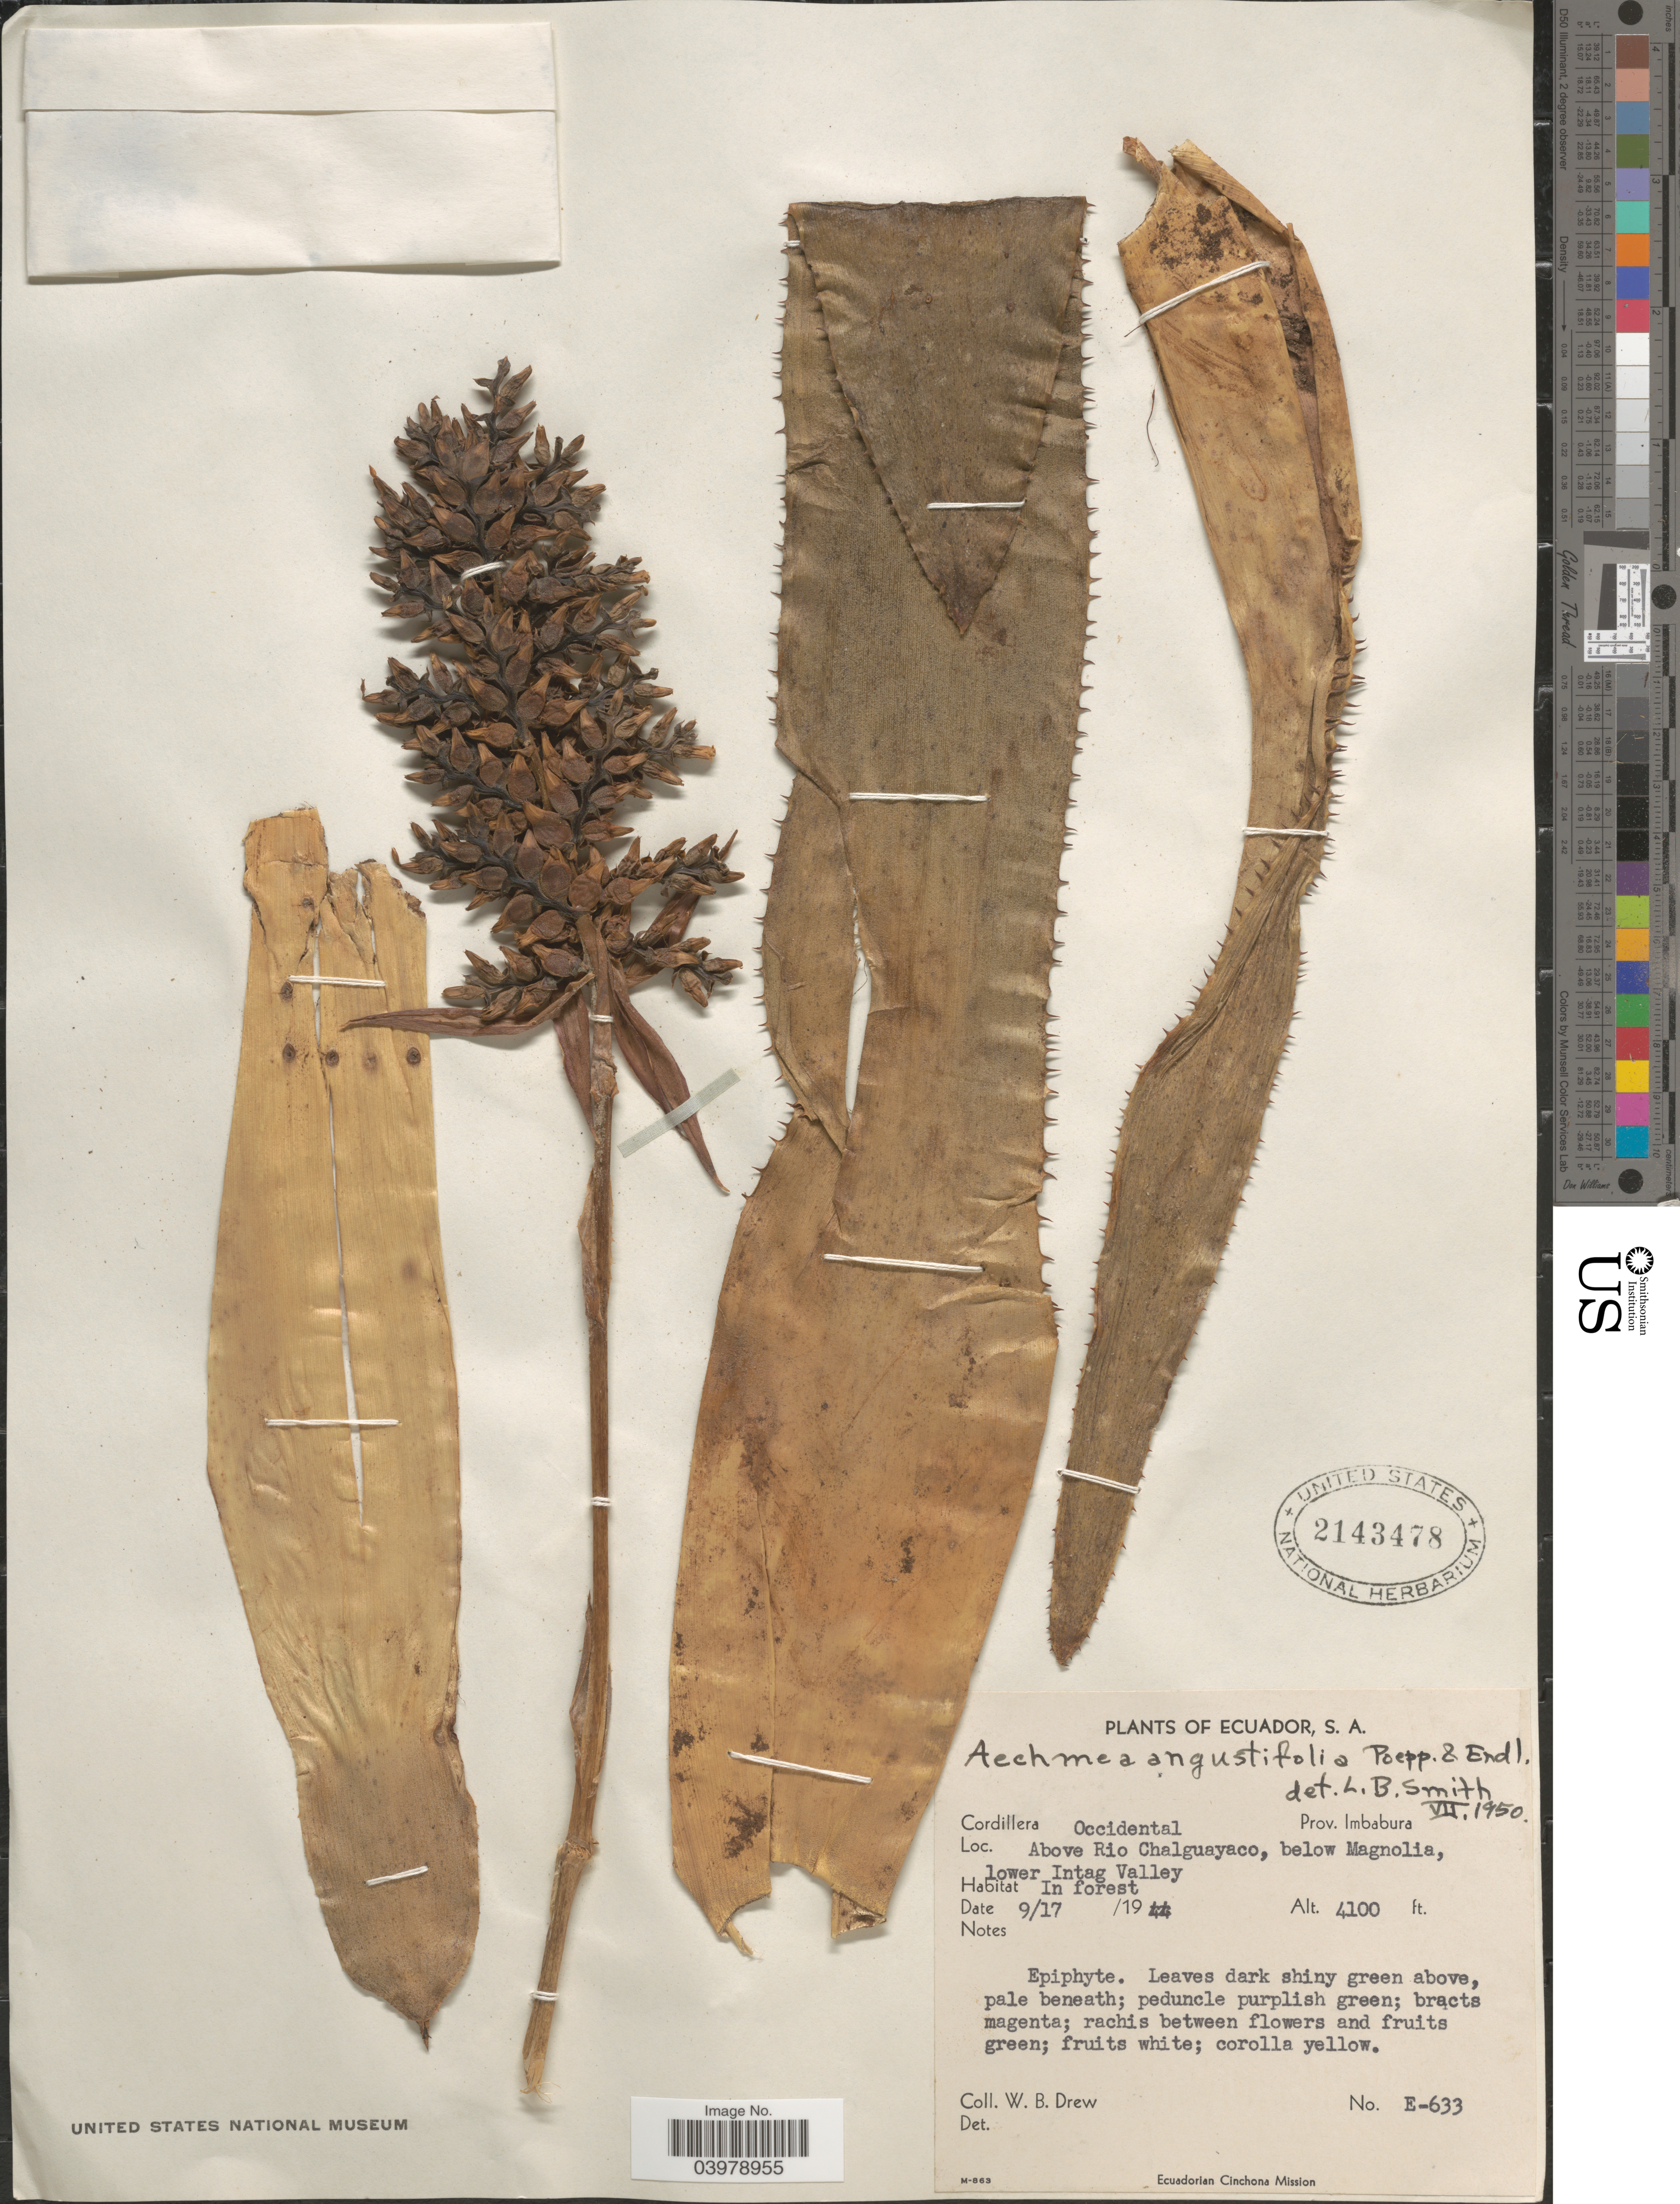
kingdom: Plantae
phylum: Tracheophyta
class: Liliopsida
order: Poales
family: Bromeliaceae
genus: Aechmea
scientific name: Aechmea angustifolia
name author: Poepp. & Endl.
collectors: W. B. Drew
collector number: E-633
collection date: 1944-09-17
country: Ecuador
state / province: Imbabura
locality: Cordillera Occidental. Above Rio Chalguayaco, below Magnolia, lower Intag Valley.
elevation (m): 1250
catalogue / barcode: US 2143478